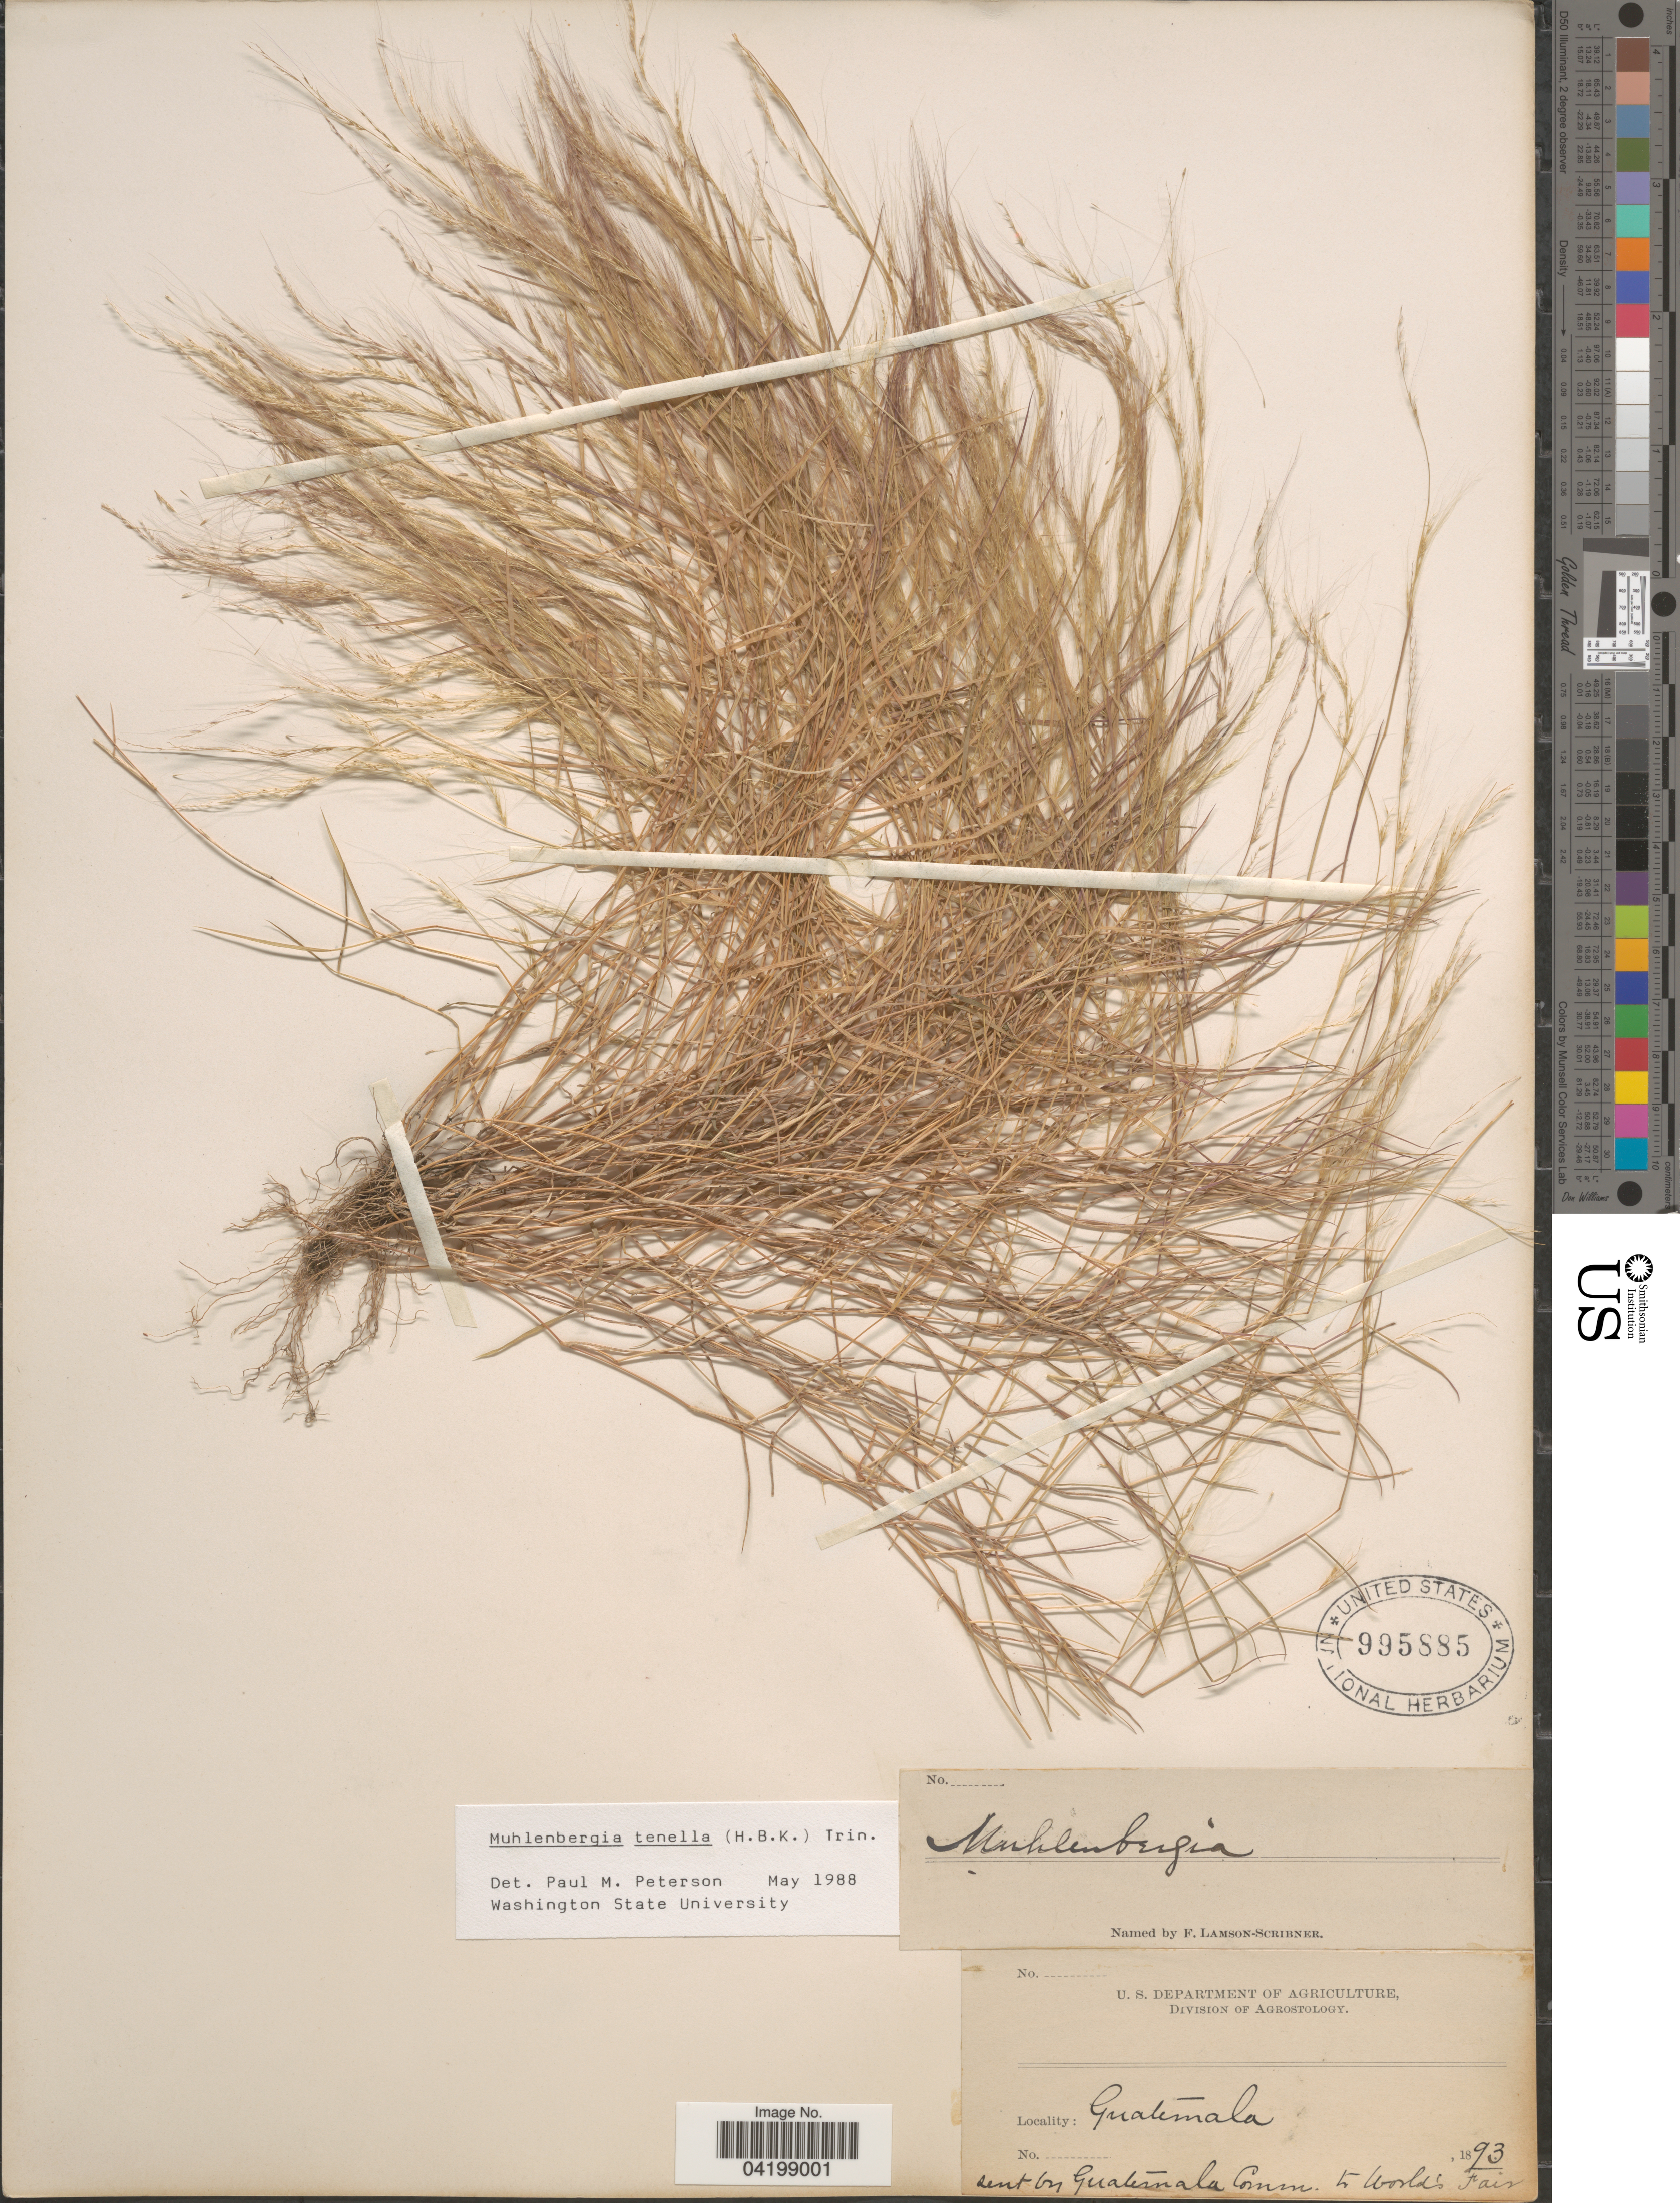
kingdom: Plantae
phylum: Tracheophyta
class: Liliopsida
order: Poales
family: Poaceae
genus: Muhlenbergia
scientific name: Muhlenbergia tenella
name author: (Kunth) Trin.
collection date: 1893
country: Guatemala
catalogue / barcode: US 995885